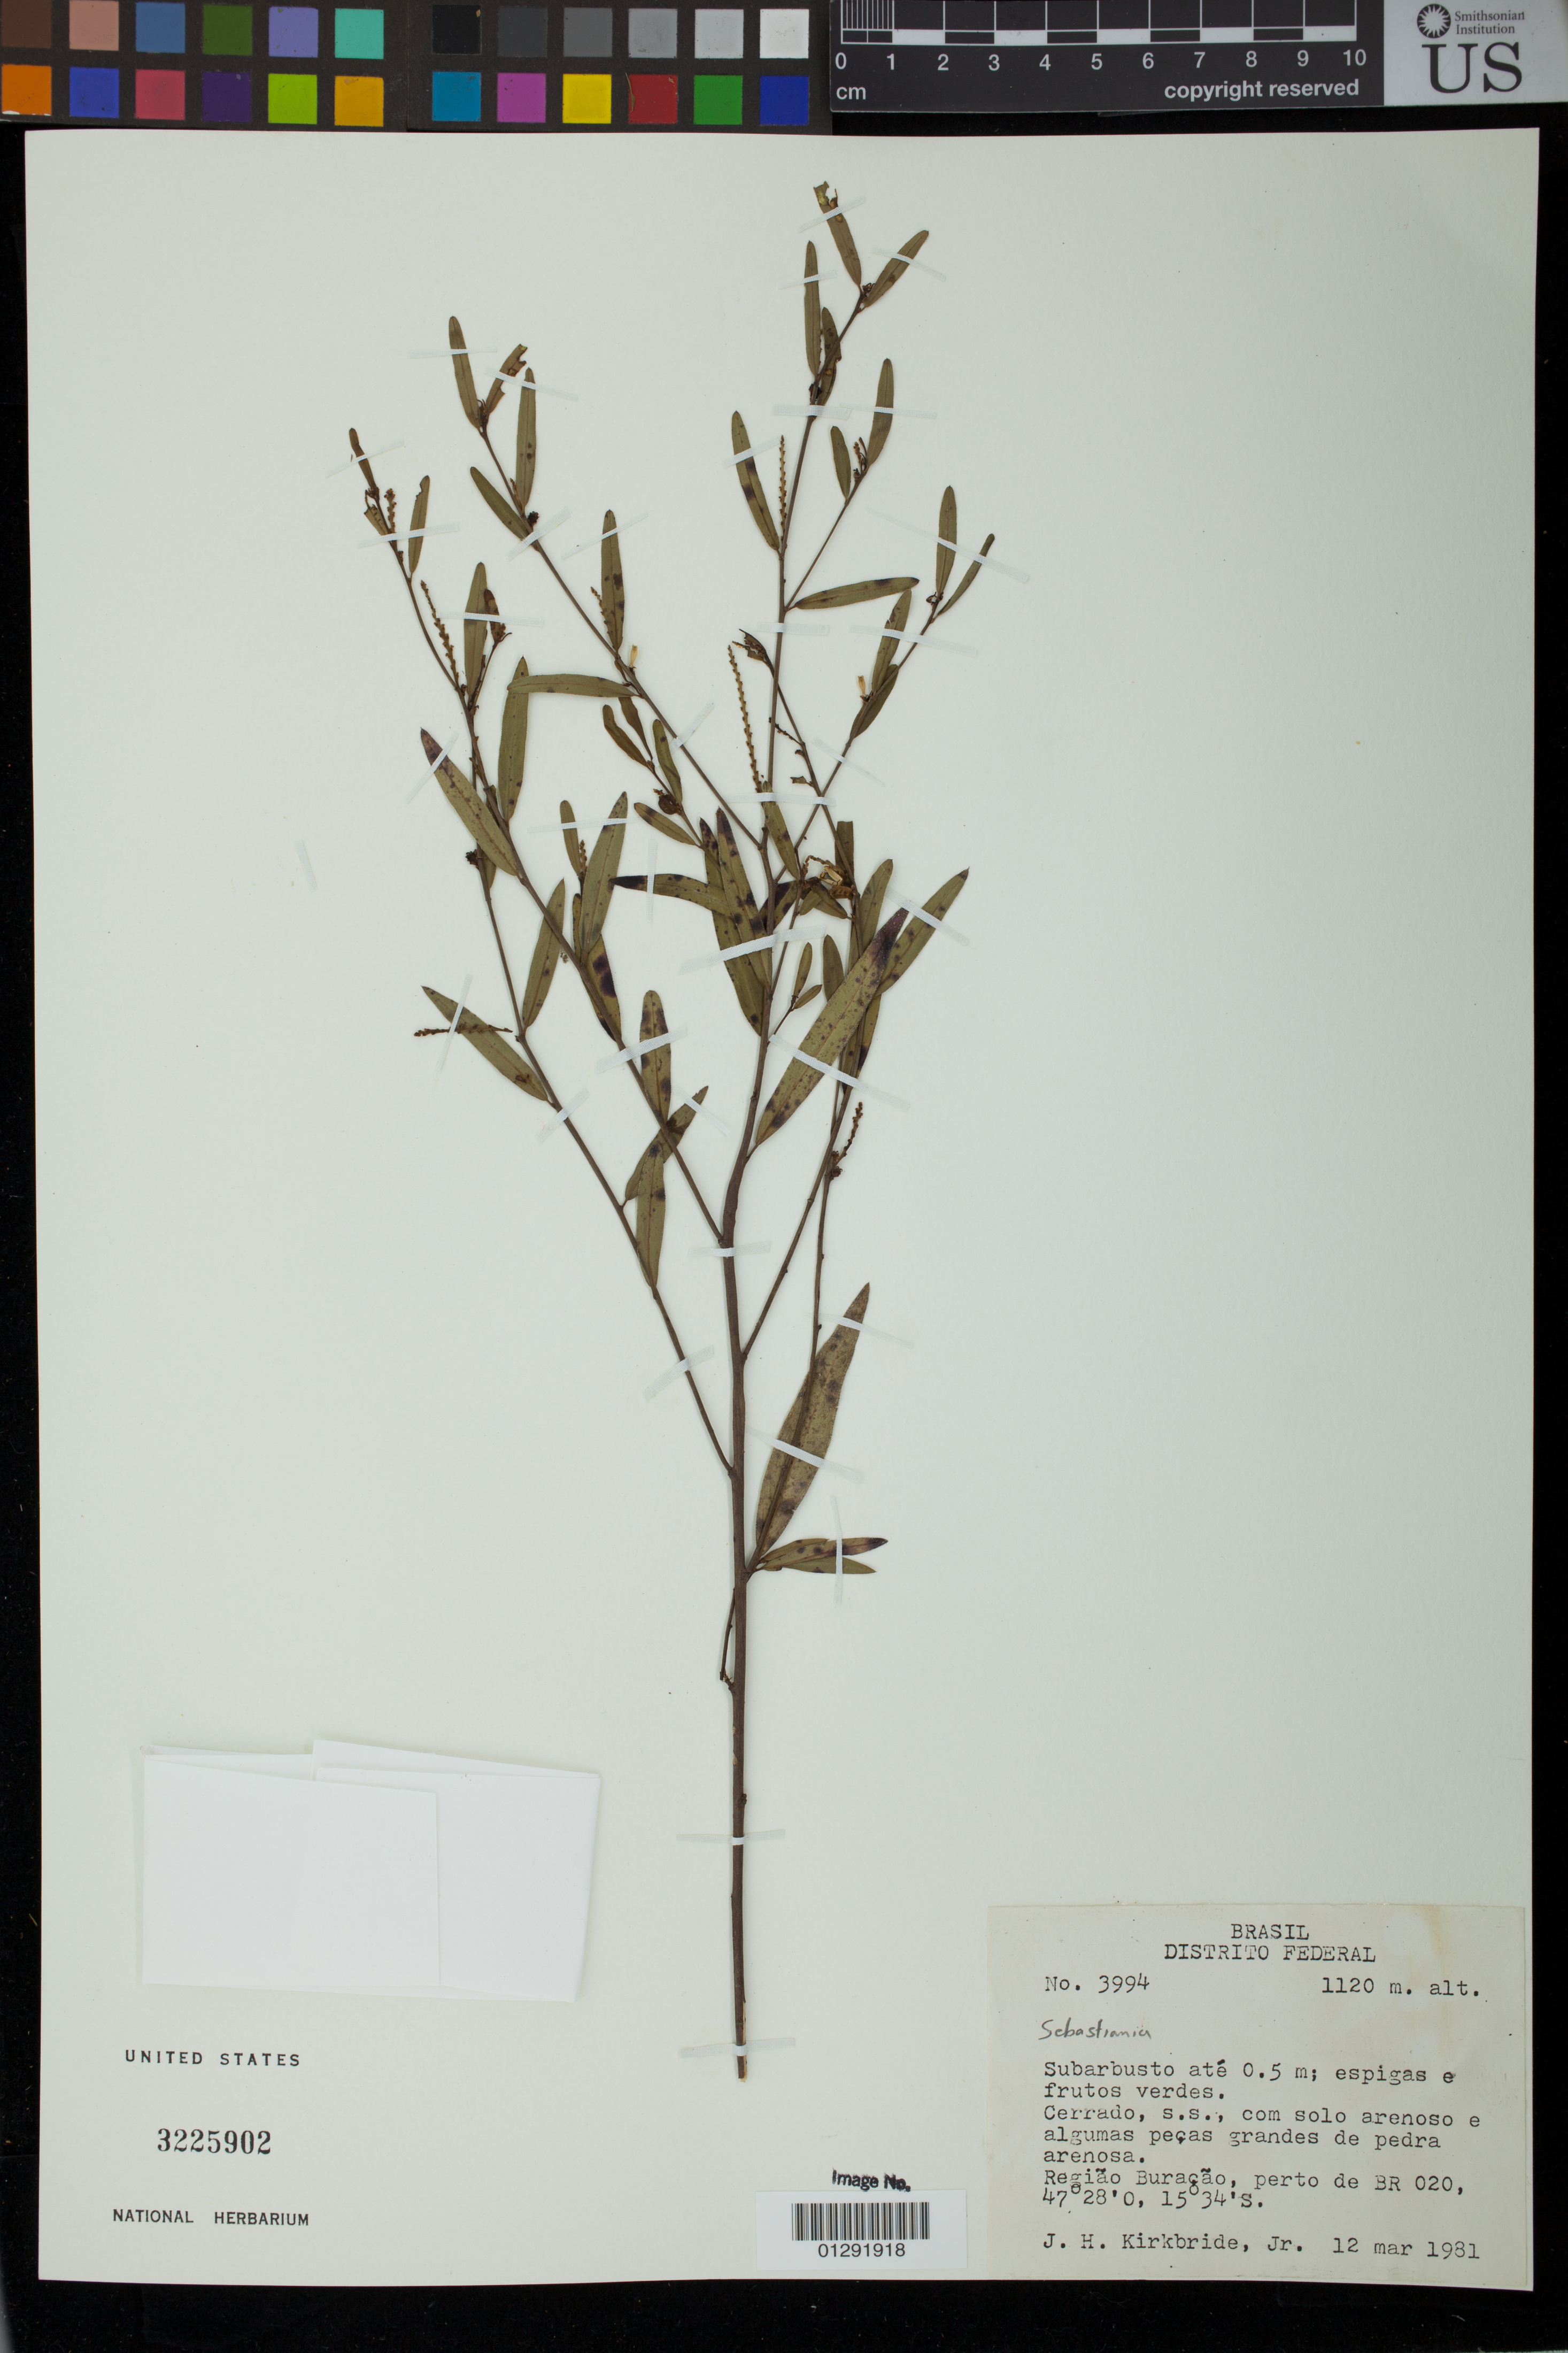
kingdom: Plantae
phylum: Tracheophyta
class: Magnoliopsida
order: Malpighiales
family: Euphorbiaceae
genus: Sebastiania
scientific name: Sebastiania sp.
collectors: J. H. Kirkbride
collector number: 3994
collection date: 1981-03-12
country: Brazil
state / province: Distrito Federal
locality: Regiao Buracao, perto de BR 020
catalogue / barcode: US 3225902